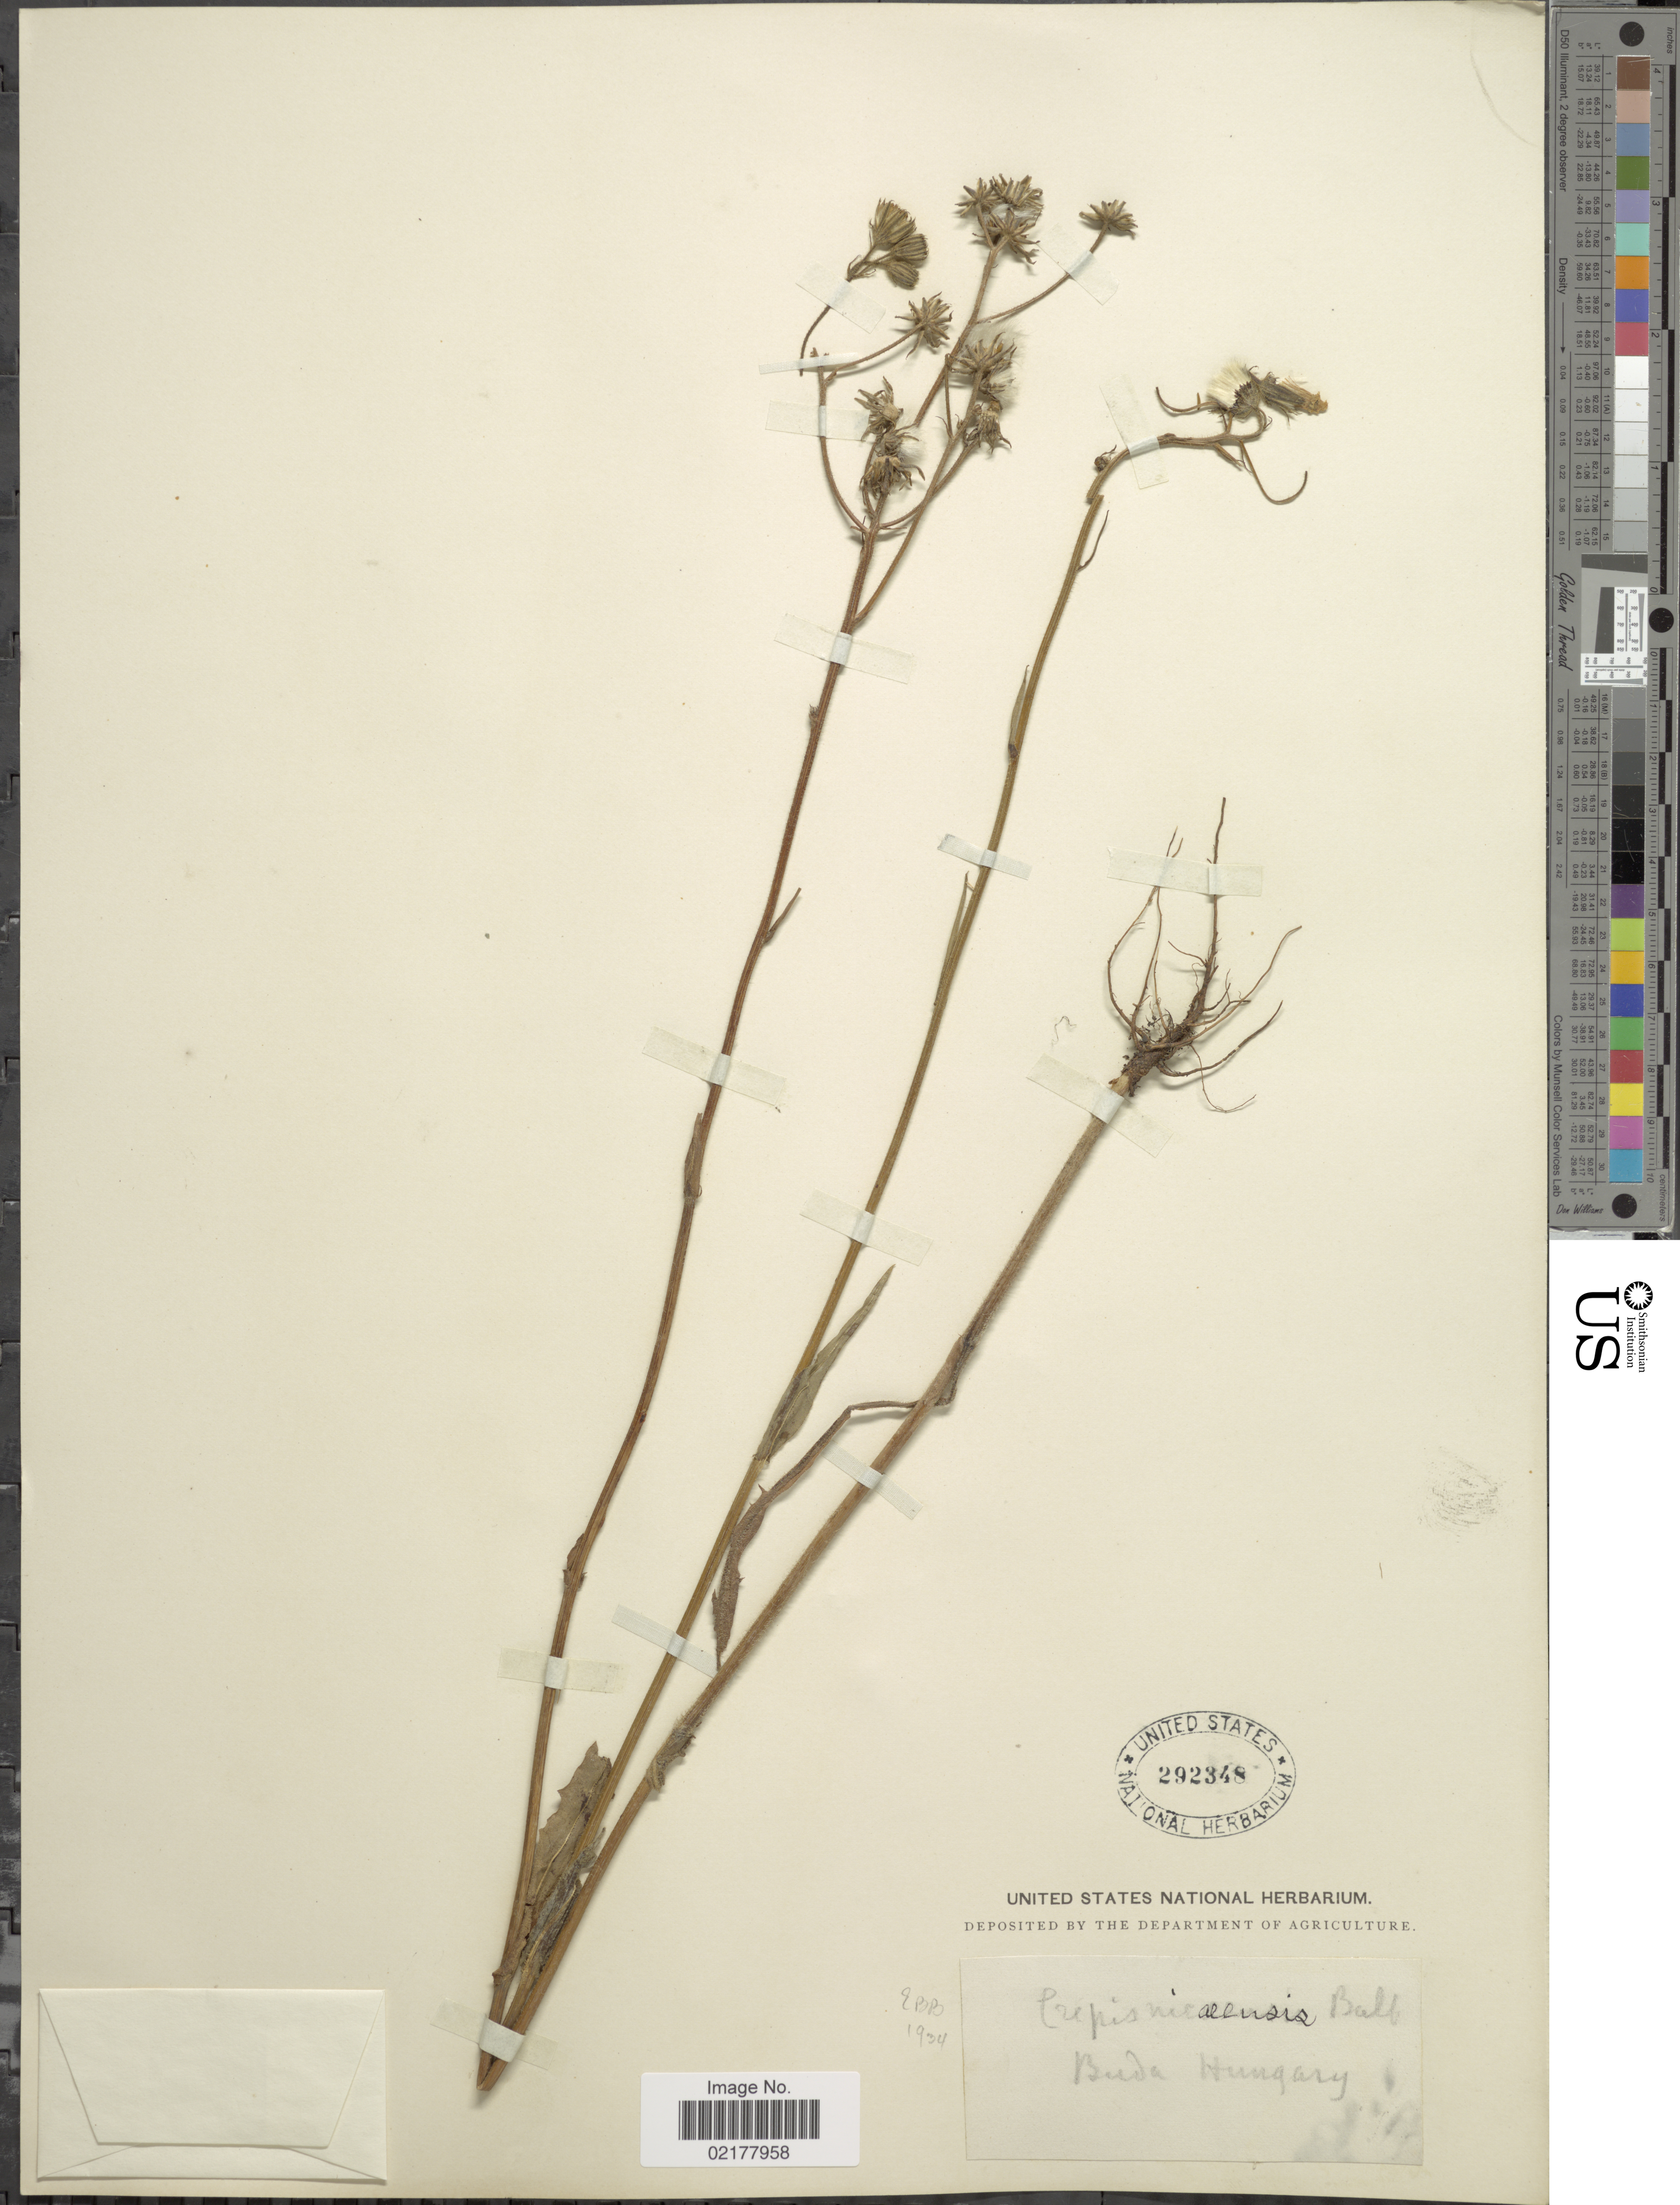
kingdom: Plantae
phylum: Tracheophyta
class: Magnoliopsida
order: Asterales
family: Asteraceae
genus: Crepis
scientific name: Crepis nicaeensis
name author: Balb.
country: Hungary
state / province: Budapest, Capital District of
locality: Buda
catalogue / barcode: US 292348